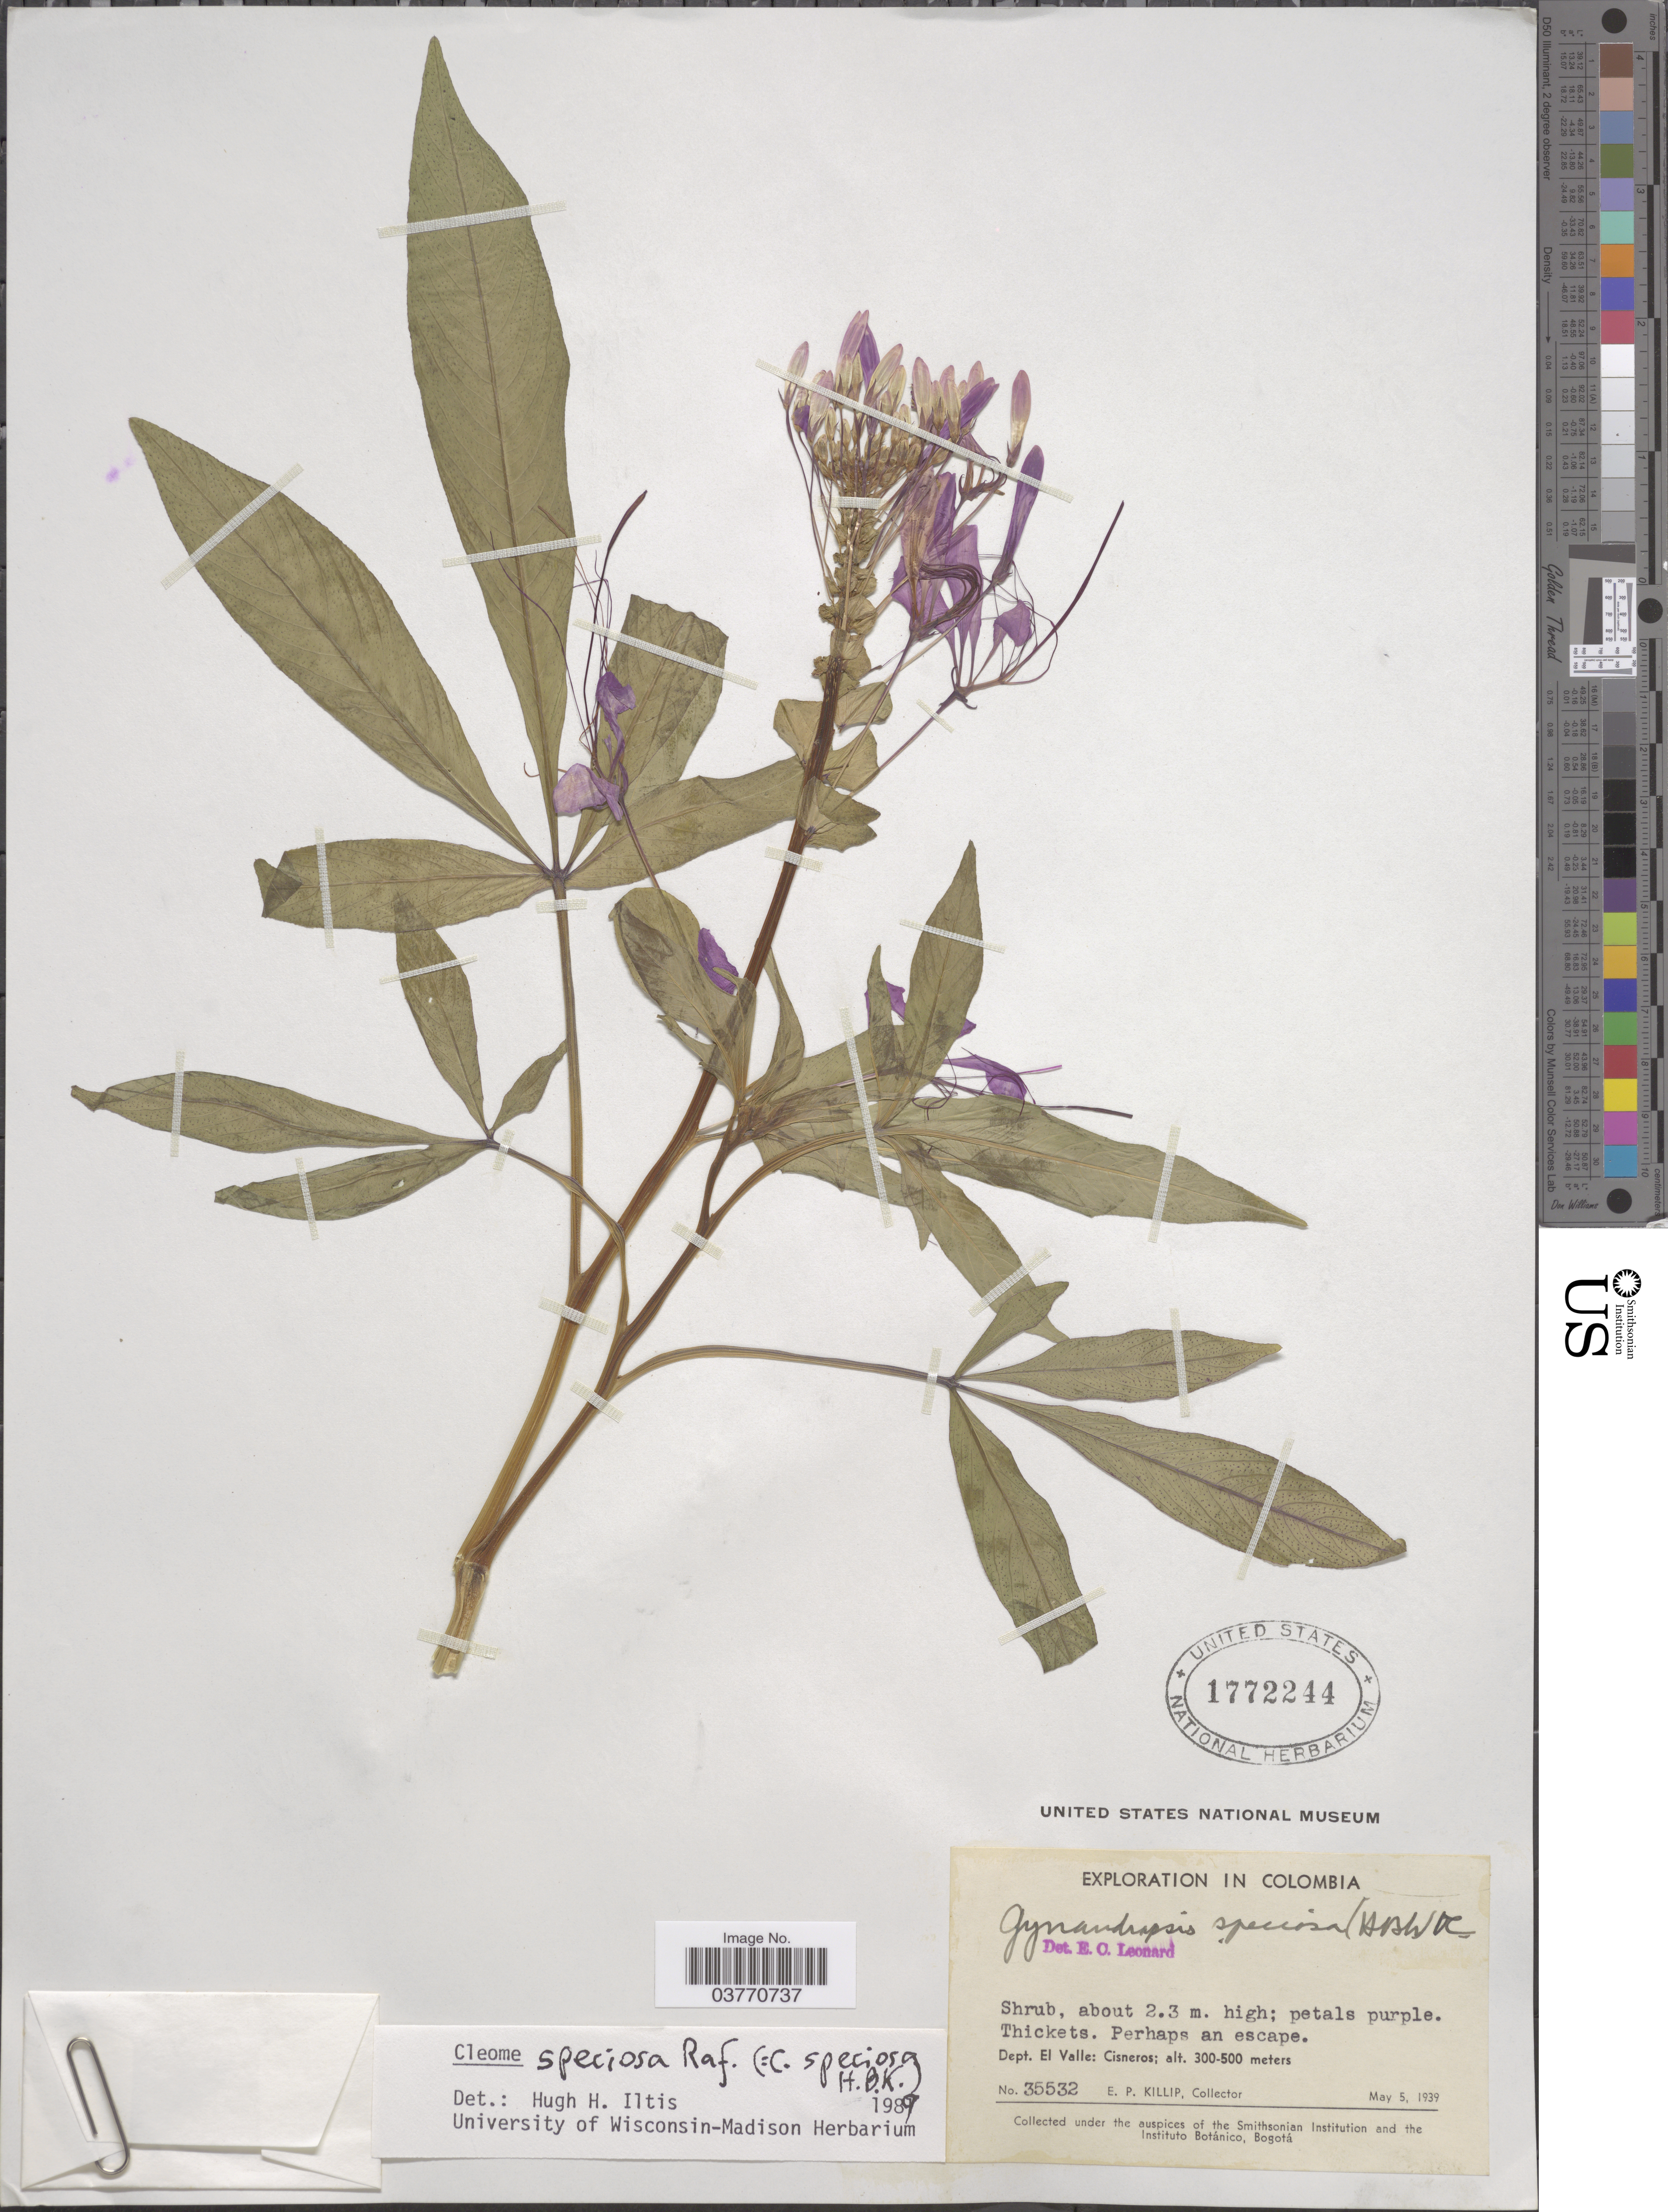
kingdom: Plantae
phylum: Tracheophyta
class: Magnoliopsida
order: Brassicales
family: Cleomaceae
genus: Cleoserrata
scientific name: Cleoserrata speciosa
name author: (Raf.) Iltis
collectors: E. P. Killip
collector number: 35532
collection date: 1939-05-05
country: Colombia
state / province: Valle del Cauca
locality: Dept. El Valle: Cisneros.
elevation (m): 300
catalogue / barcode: US 1772244